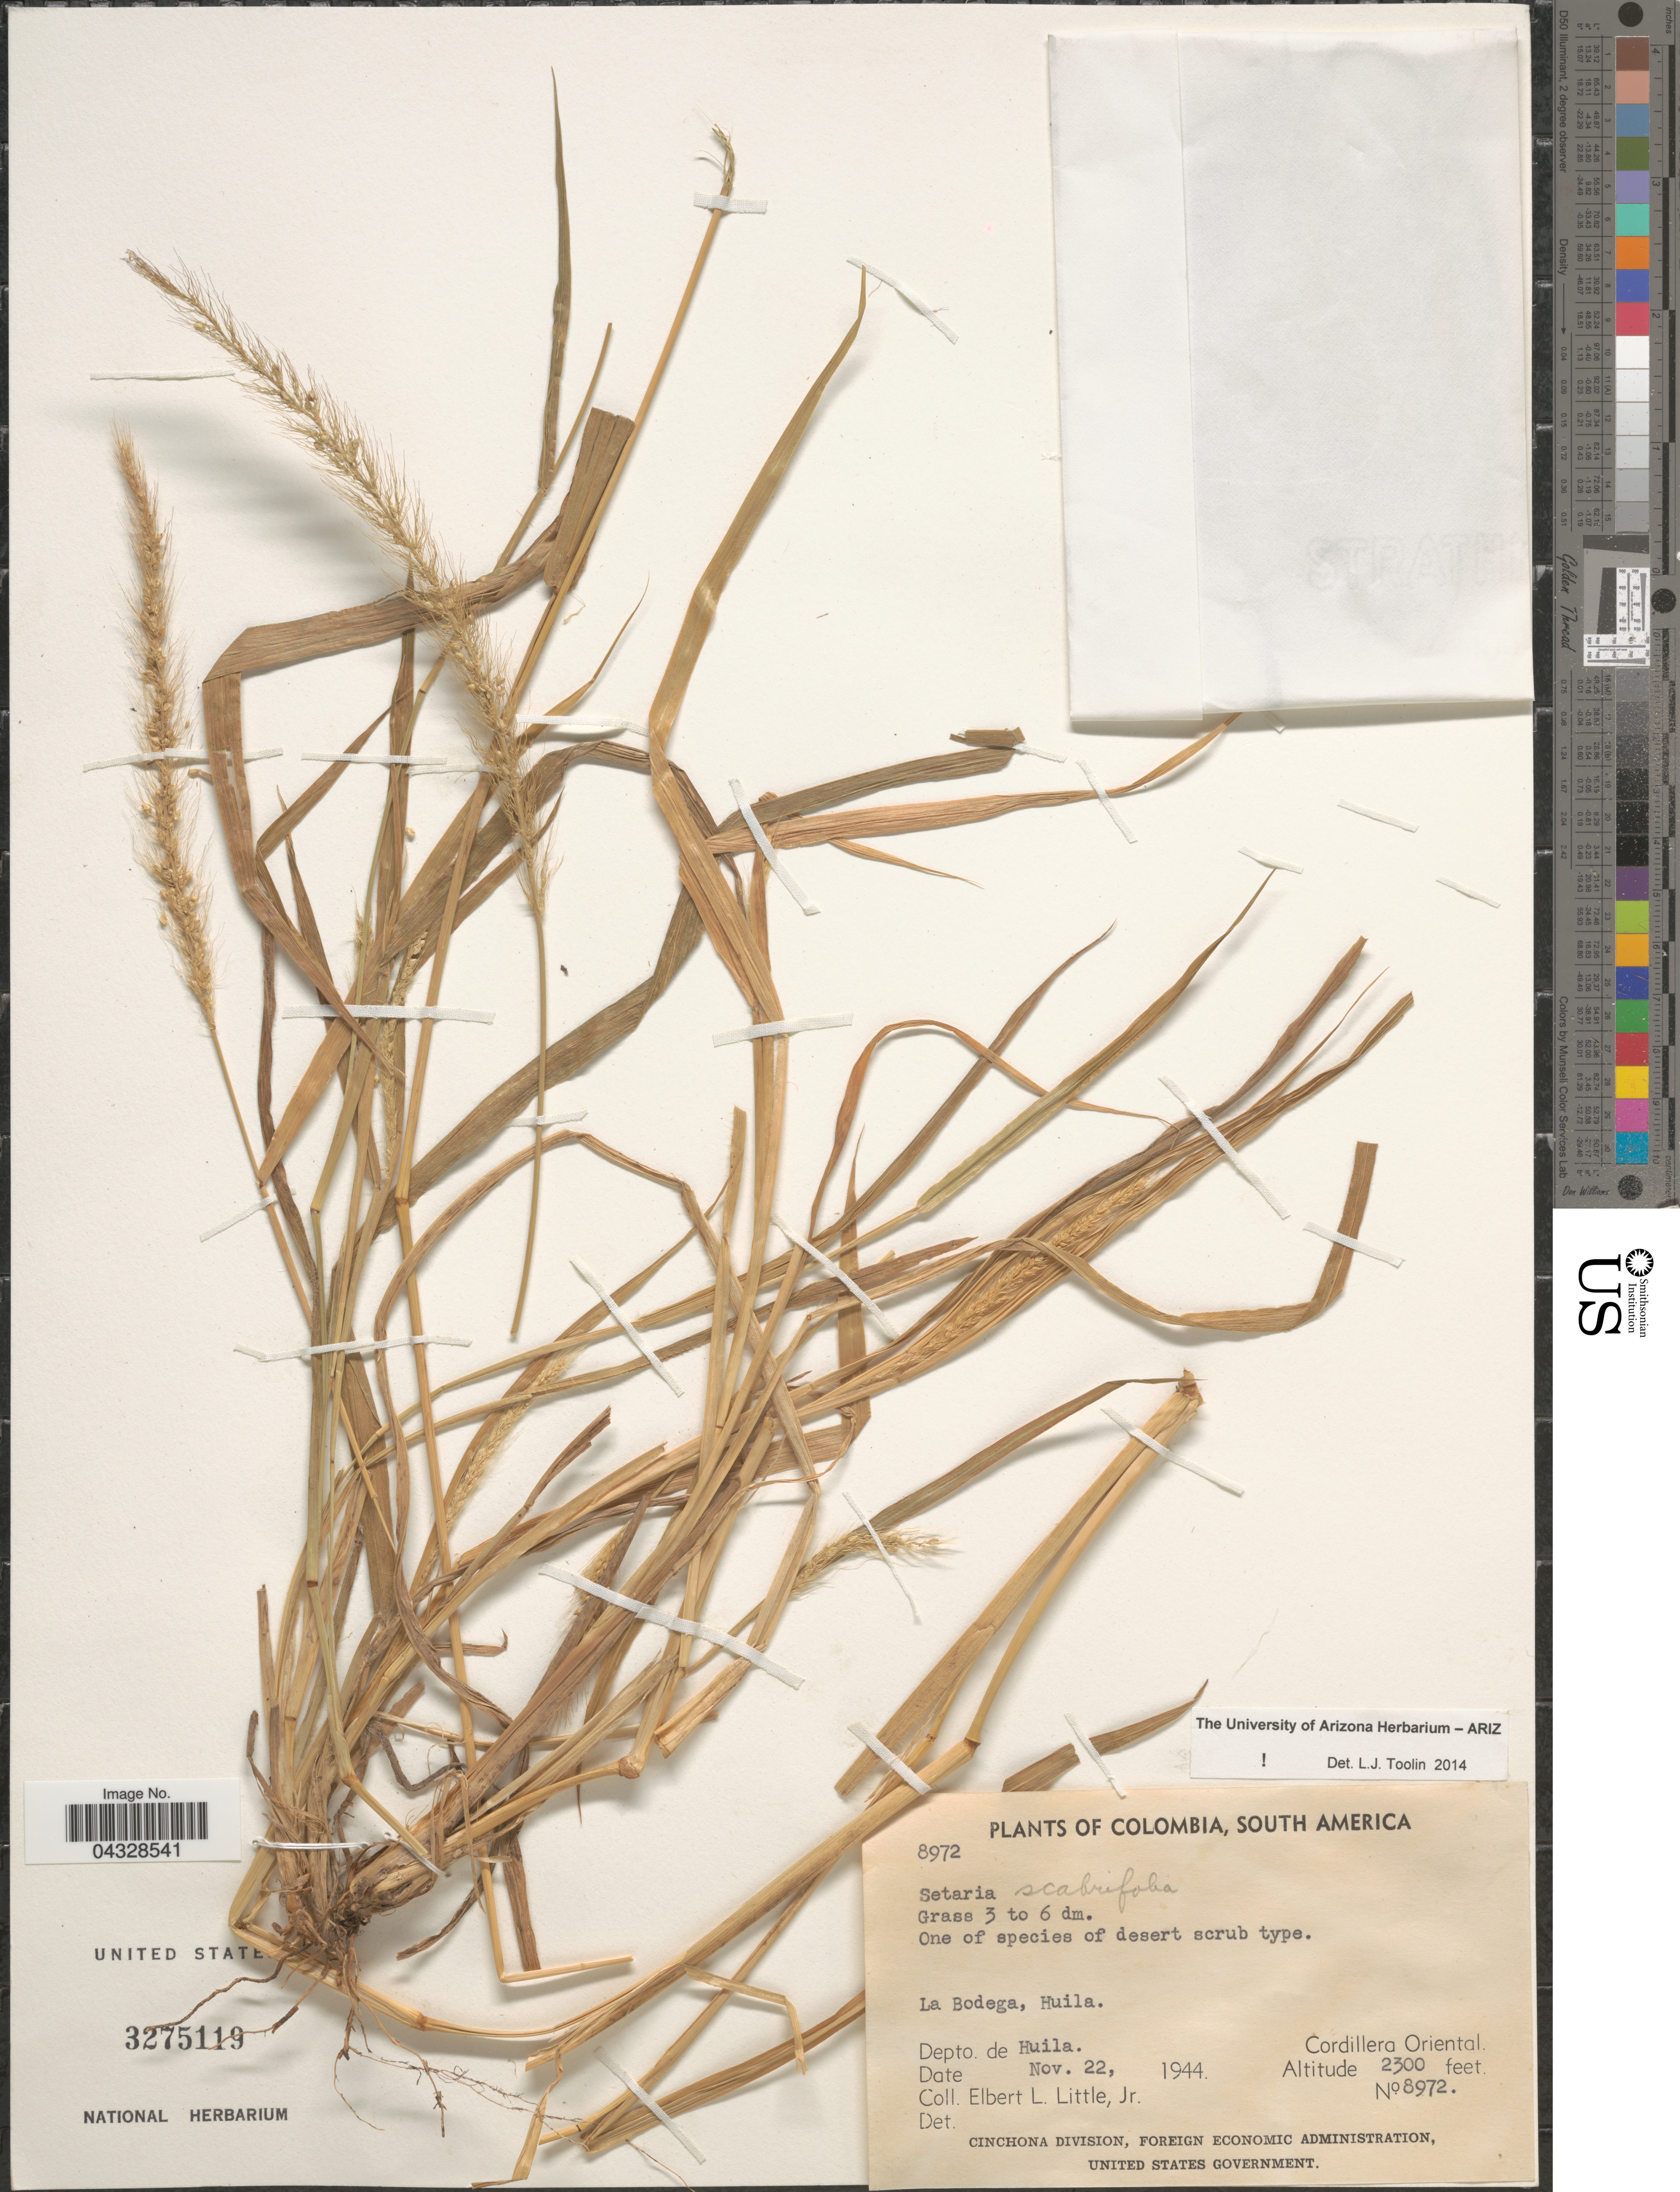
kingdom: Plantae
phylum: Tracheophyta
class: Liliopsida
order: Poales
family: Poaceae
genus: Setaria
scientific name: Setaria scabrifolia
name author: Kunth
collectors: E. L. Little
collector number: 8972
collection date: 1944-11-22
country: Colombia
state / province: Huila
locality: La Bodega, Huila. Depto. de Huila. Cordillera Oriental.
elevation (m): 701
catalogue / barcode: US 3275119